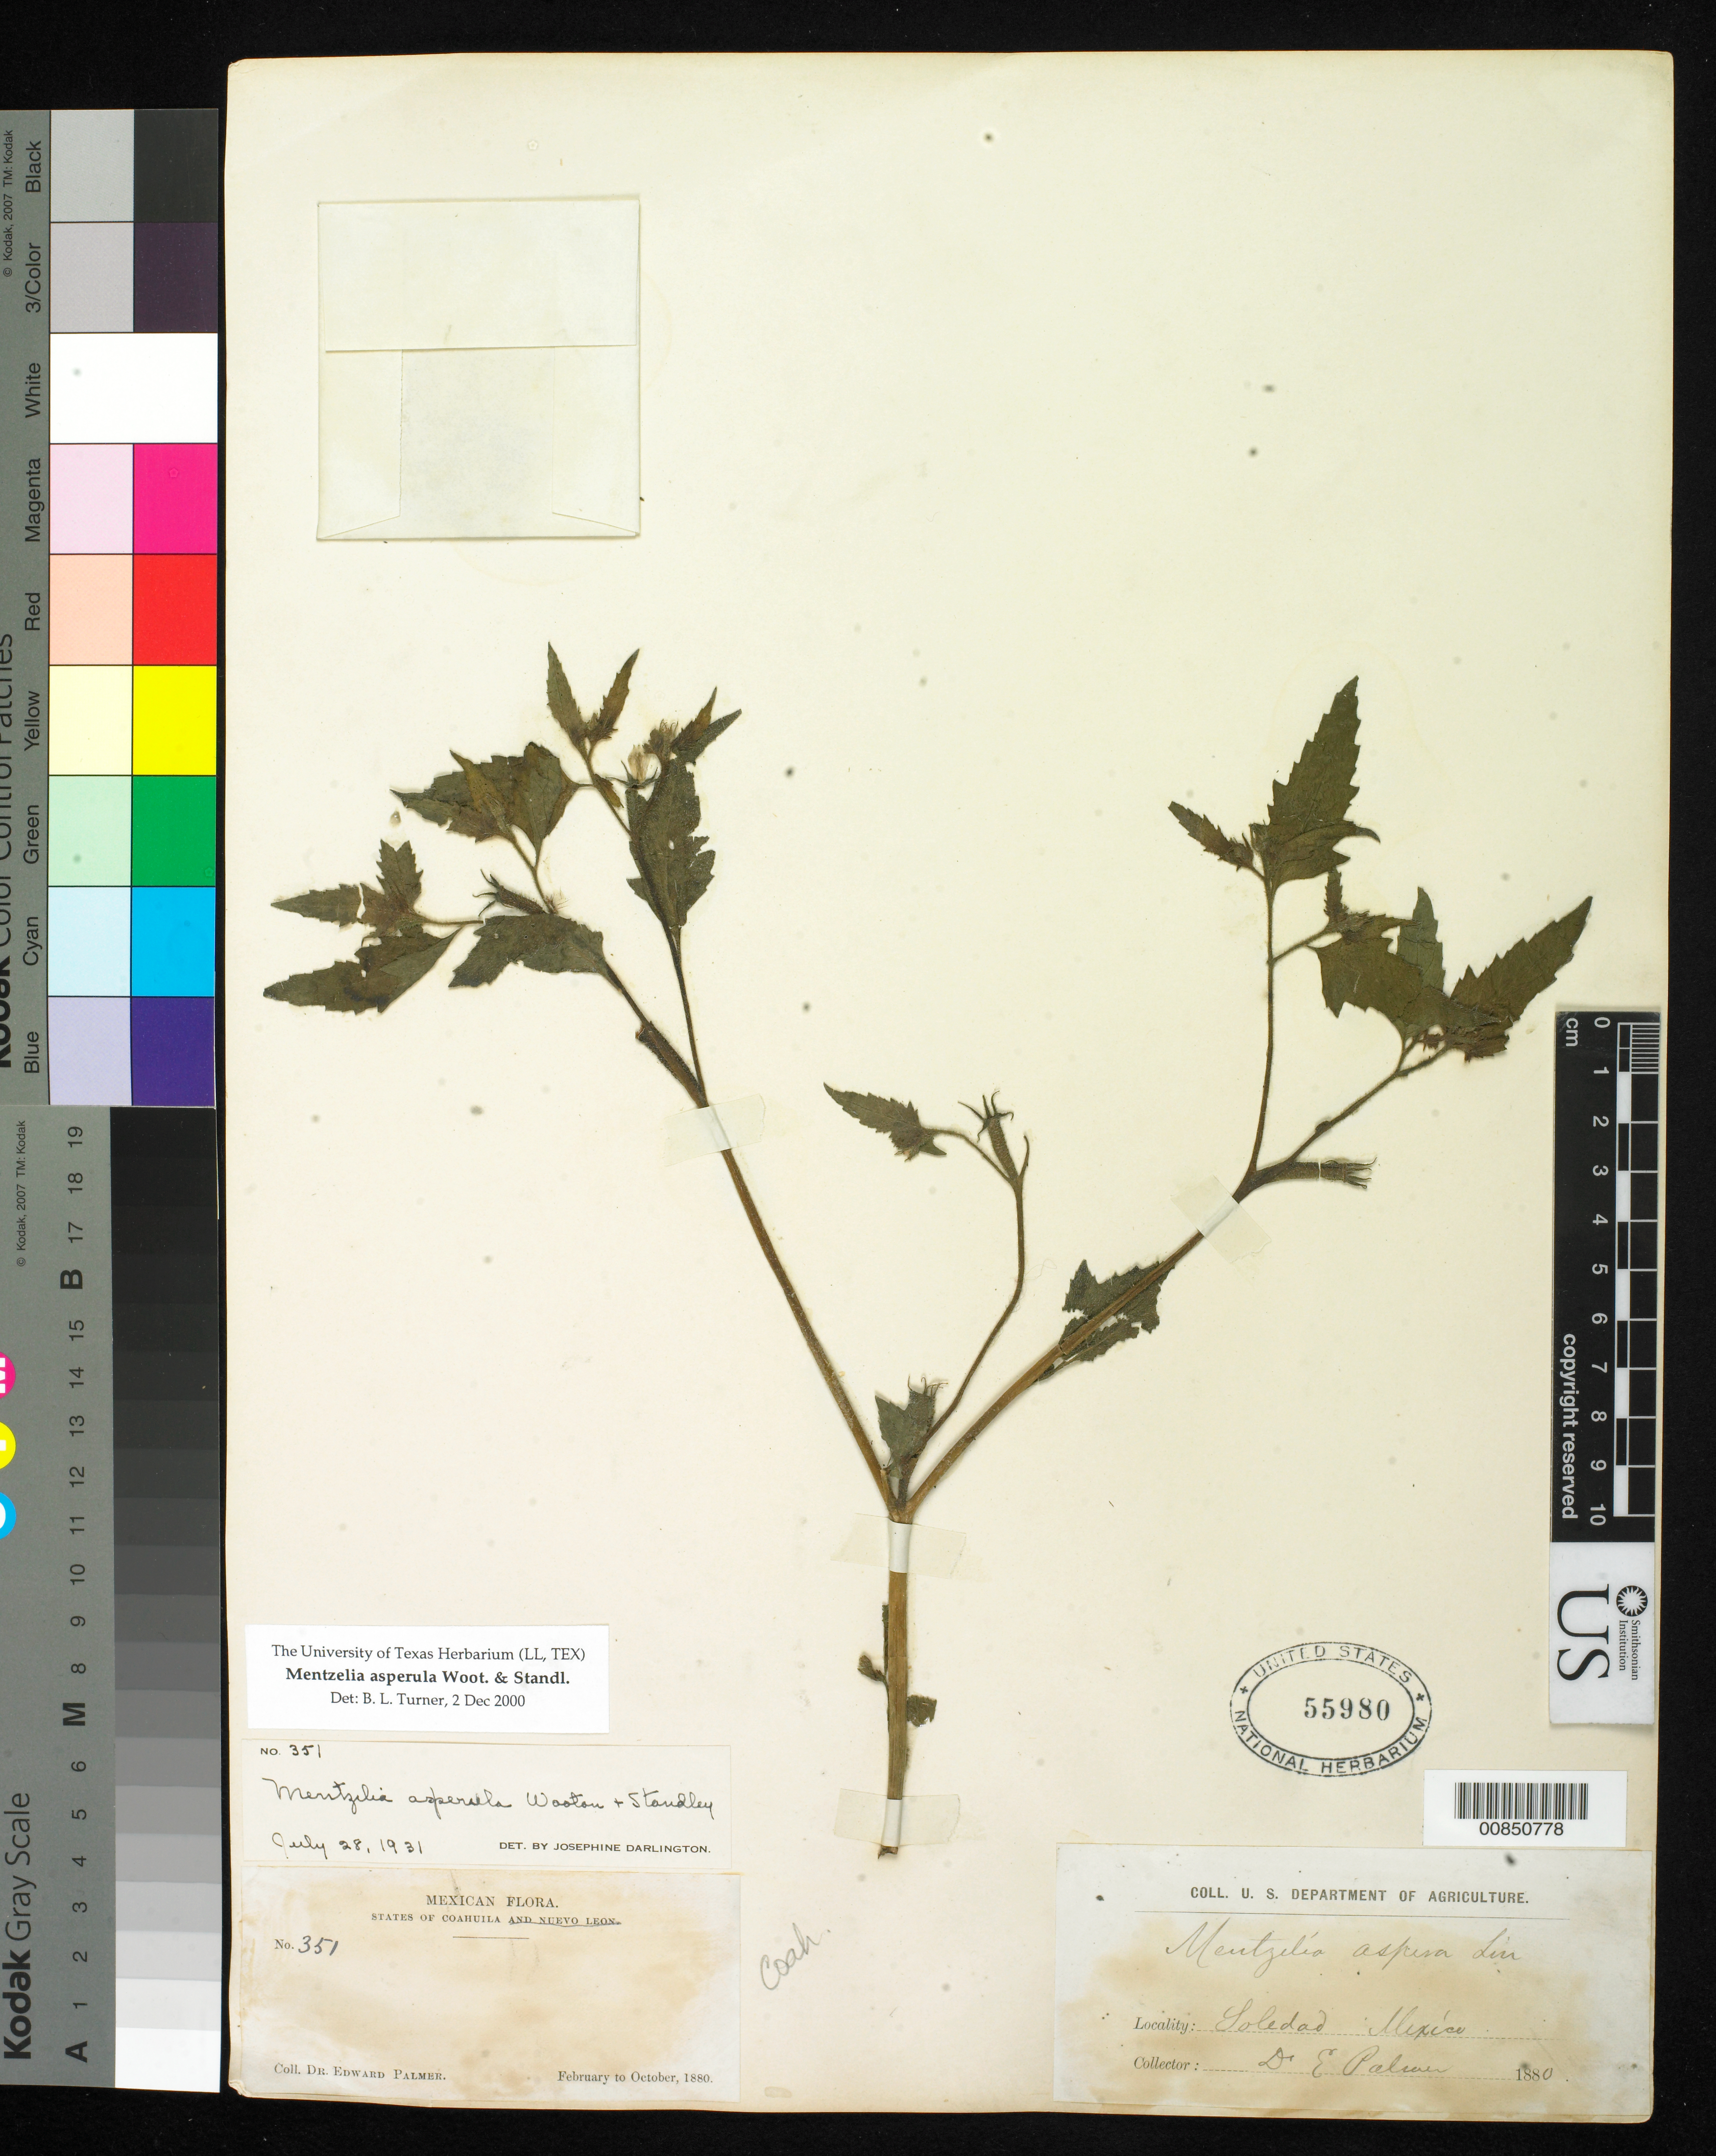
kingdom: Plantae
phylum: Tracheophyta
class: Magnoliopsida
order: Cornales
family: Loasaceae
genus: Mentzelia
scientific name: Mentzelia asperula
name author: Wooton & Standl.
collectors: E. Palmer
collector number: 351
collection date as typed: Feb 1880 to -- Oct 1880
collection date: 1880-02/1880-10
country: Mexico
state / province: Coahuila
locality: Soledad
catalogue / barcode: US 55980